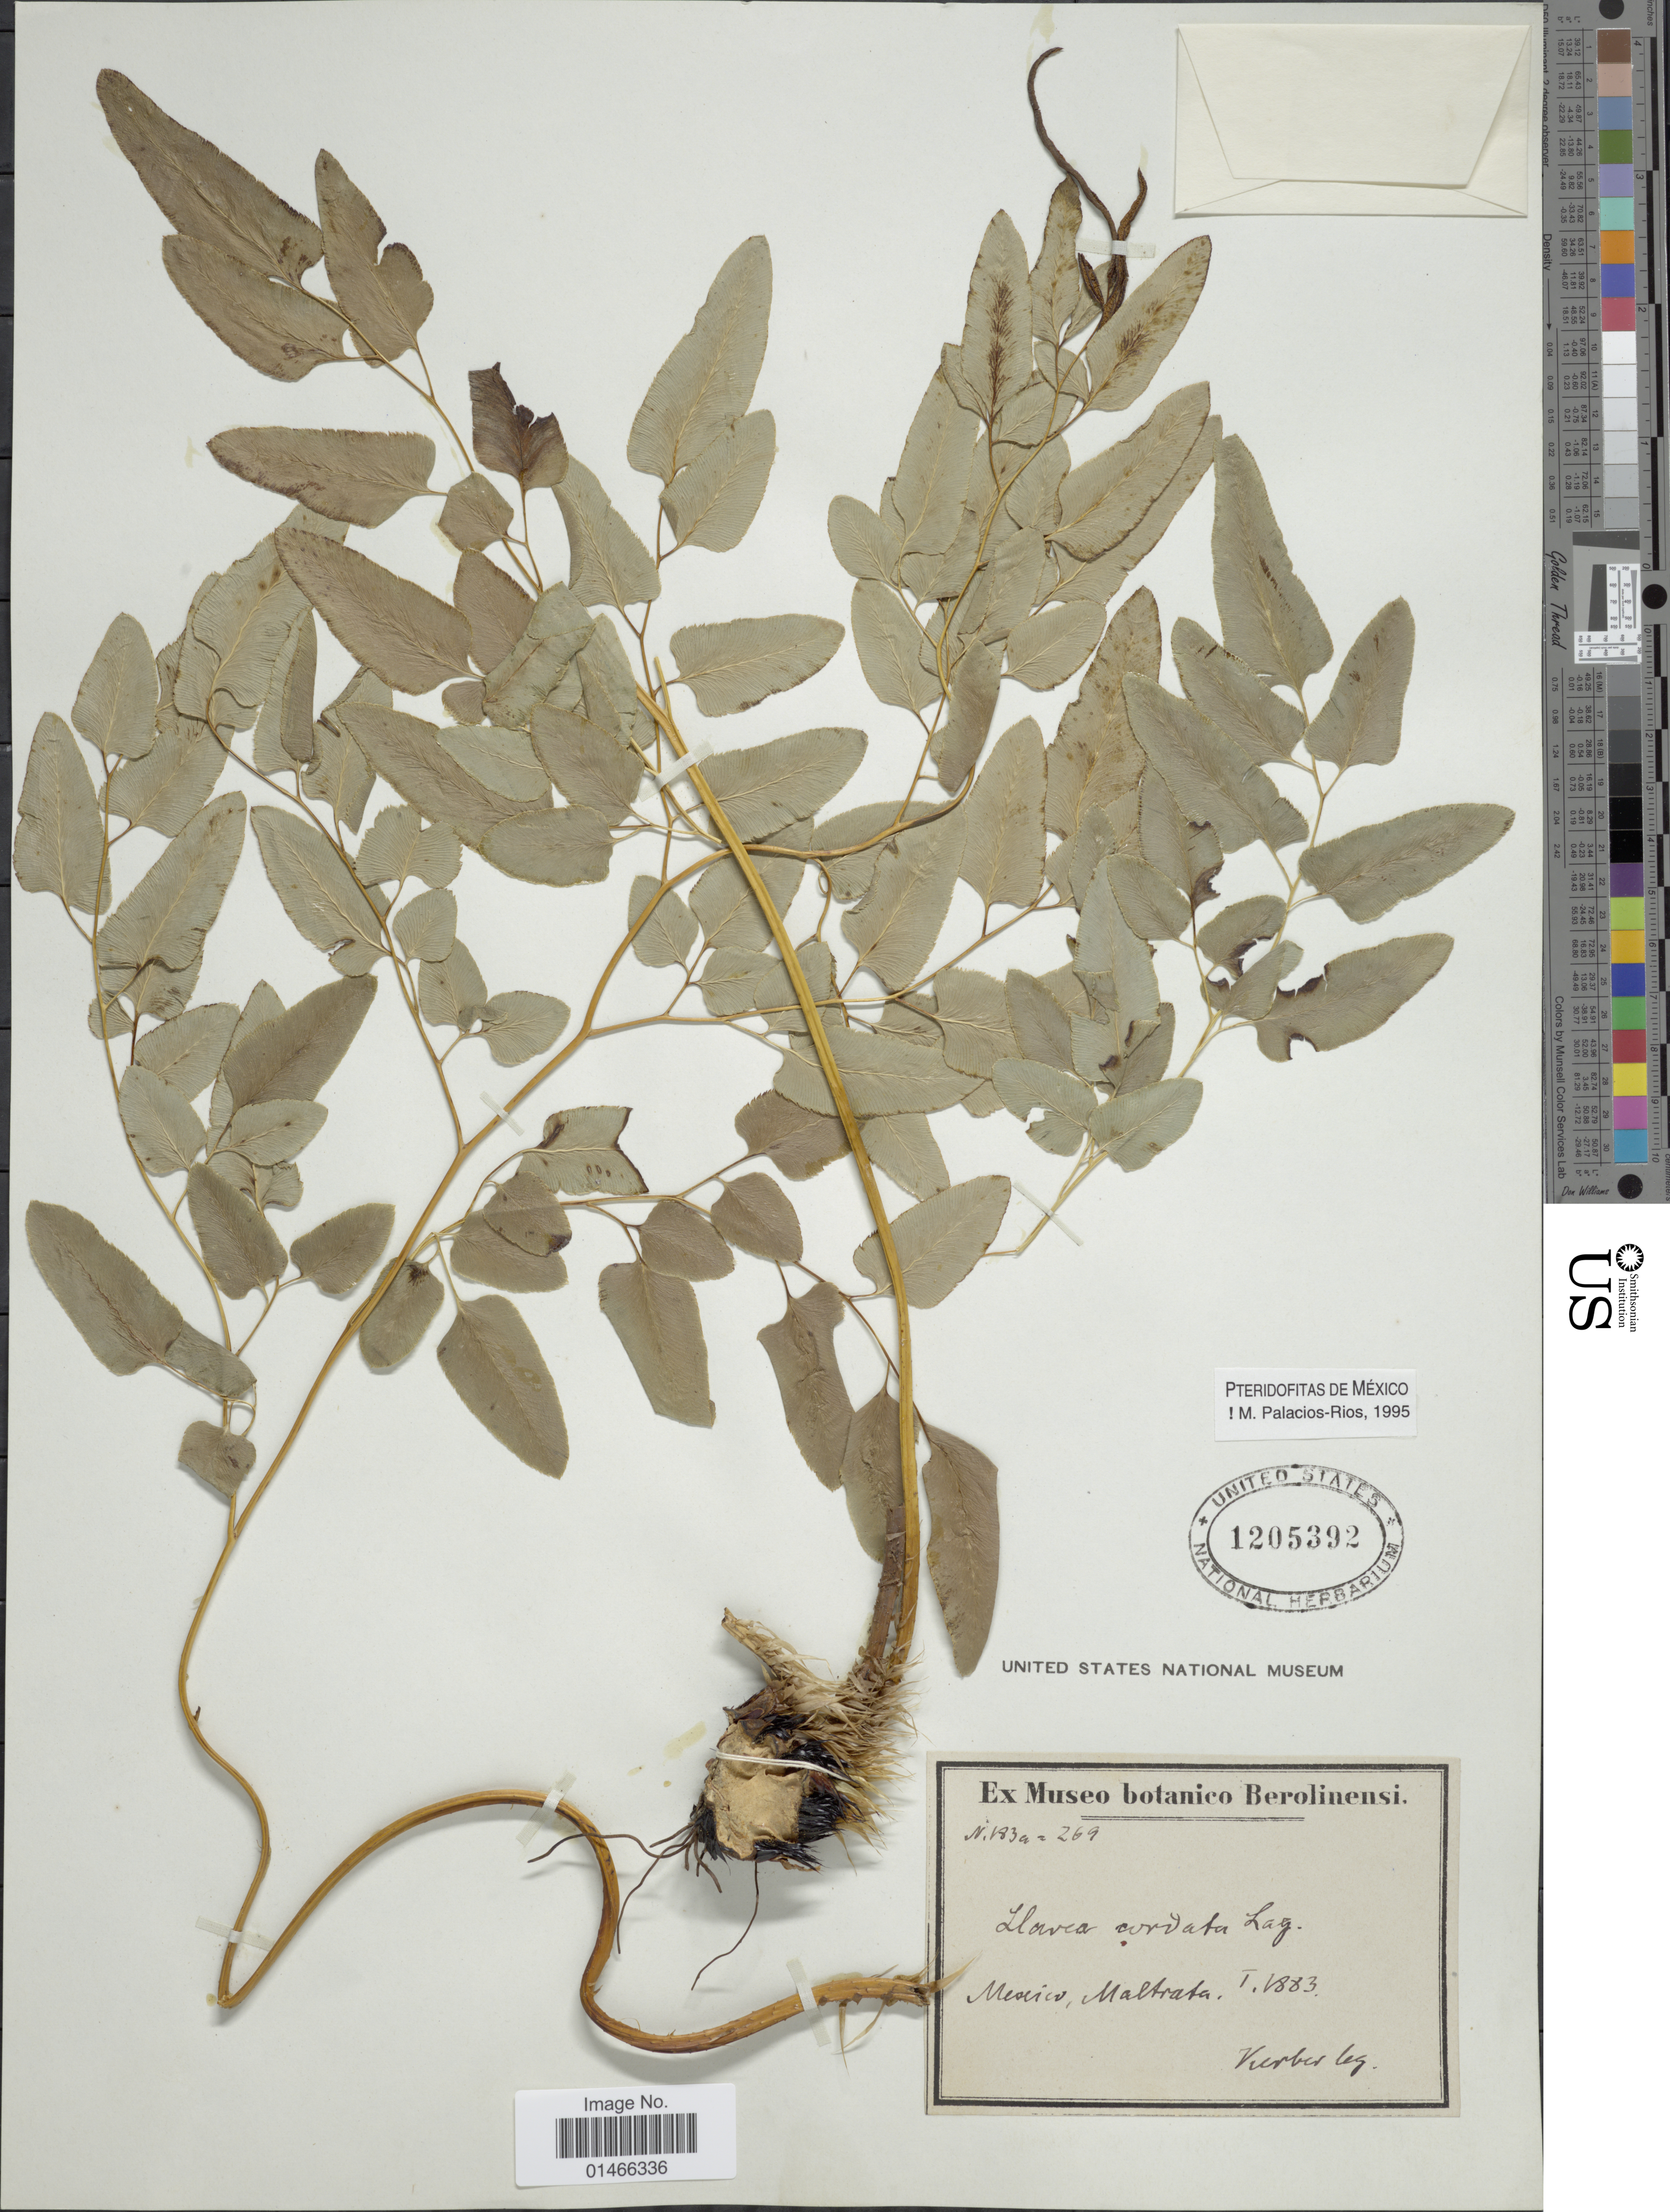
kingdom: Plantae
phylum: Tracheophyta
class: Polypodiopsida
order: Polypodiales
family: Pteridaceae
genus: Llavea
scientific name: Llavea cordifolia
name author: Lag.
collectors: -. Kerber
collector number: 183a=269?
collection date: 1883-01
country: Mexico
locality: Maltrata.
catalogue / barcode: US 1205392